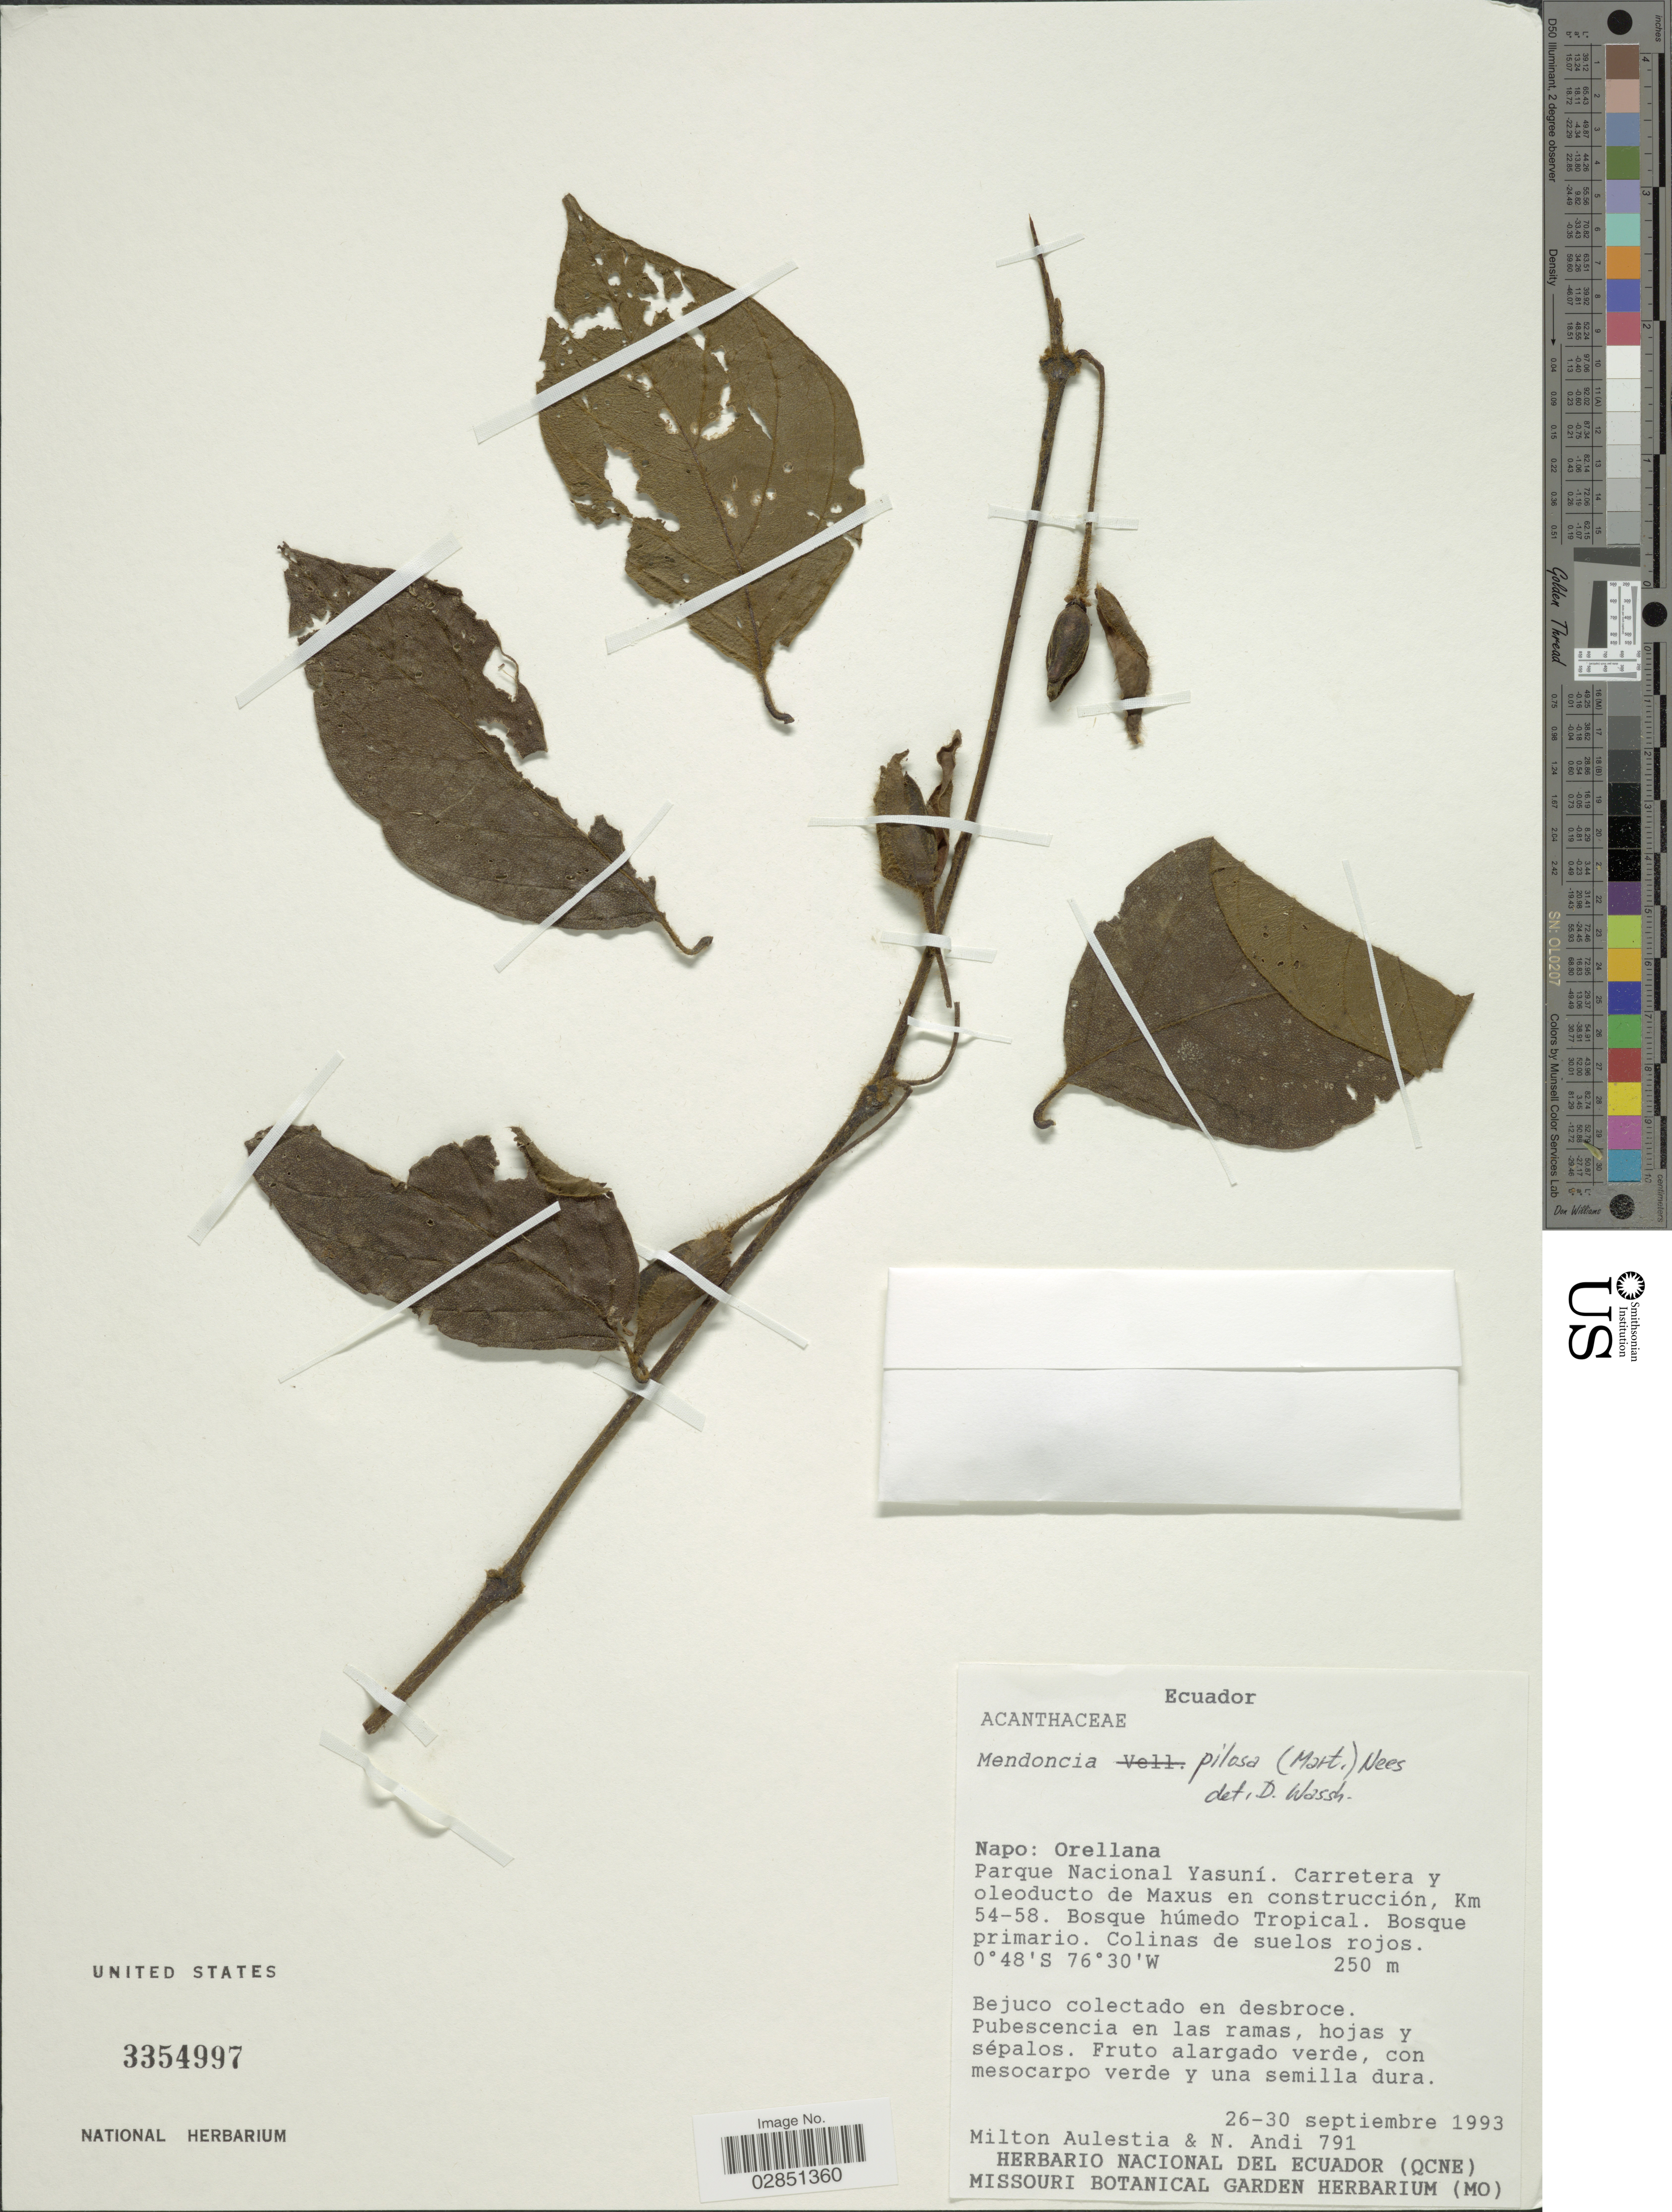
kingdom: Plantae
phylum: Tracheophyta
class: Magnoliopsida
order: Lamiales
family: Acanthaceae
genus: Mendoncia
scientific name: Mendoncia pilosa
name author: Mart.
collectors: M. Aulestia & N. Andi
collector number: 791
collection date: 1993-09-26/1993-09-30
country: Ecuador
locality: Napo: Orellana. Parque Nacional Yasuní. Carretera y oleoducto de Maxus en construcción, Km 54-58.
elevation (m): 250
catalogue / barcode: US 3354997